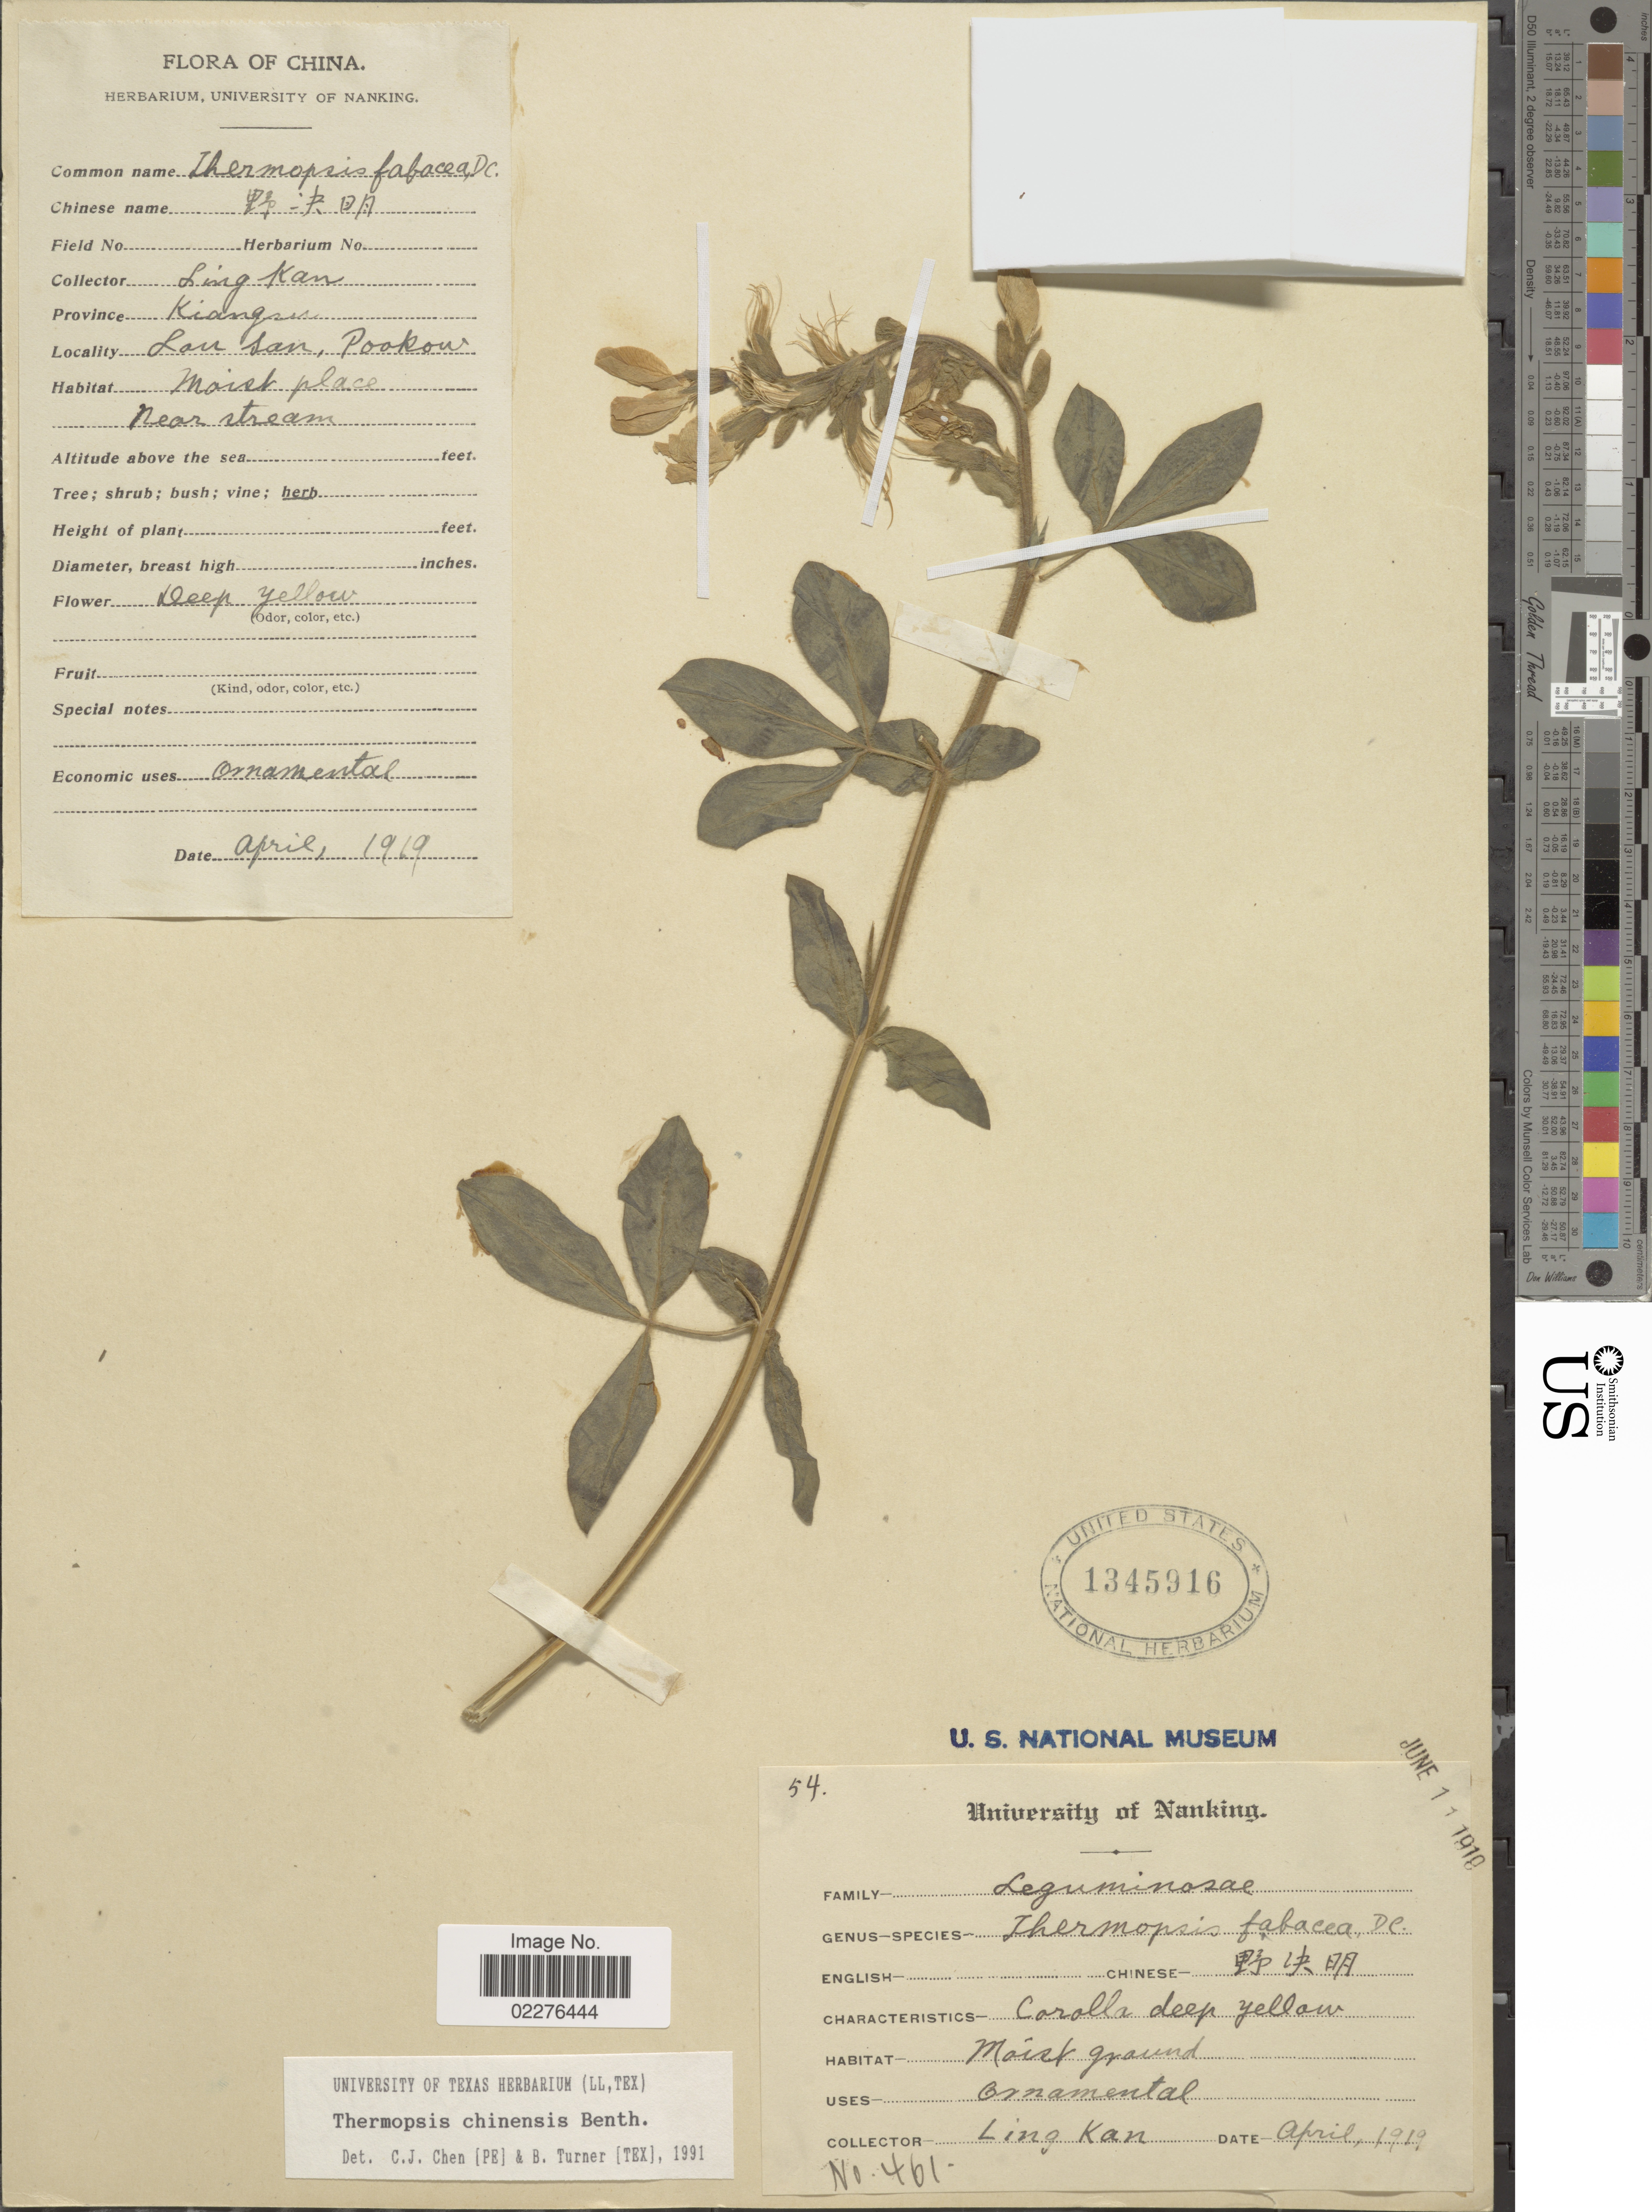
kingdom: Plantae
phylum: Tracheophyta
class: Magnoliopsida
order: Fabales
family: Fabaceae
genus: Thermopsis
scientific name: Thermopsis chinensis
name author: Benth. ex S. Moore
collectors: K. Ling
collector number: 461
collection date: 1919-04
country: China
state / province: Jiangsu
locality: Lan San, Pookow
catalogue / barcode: US 1345916